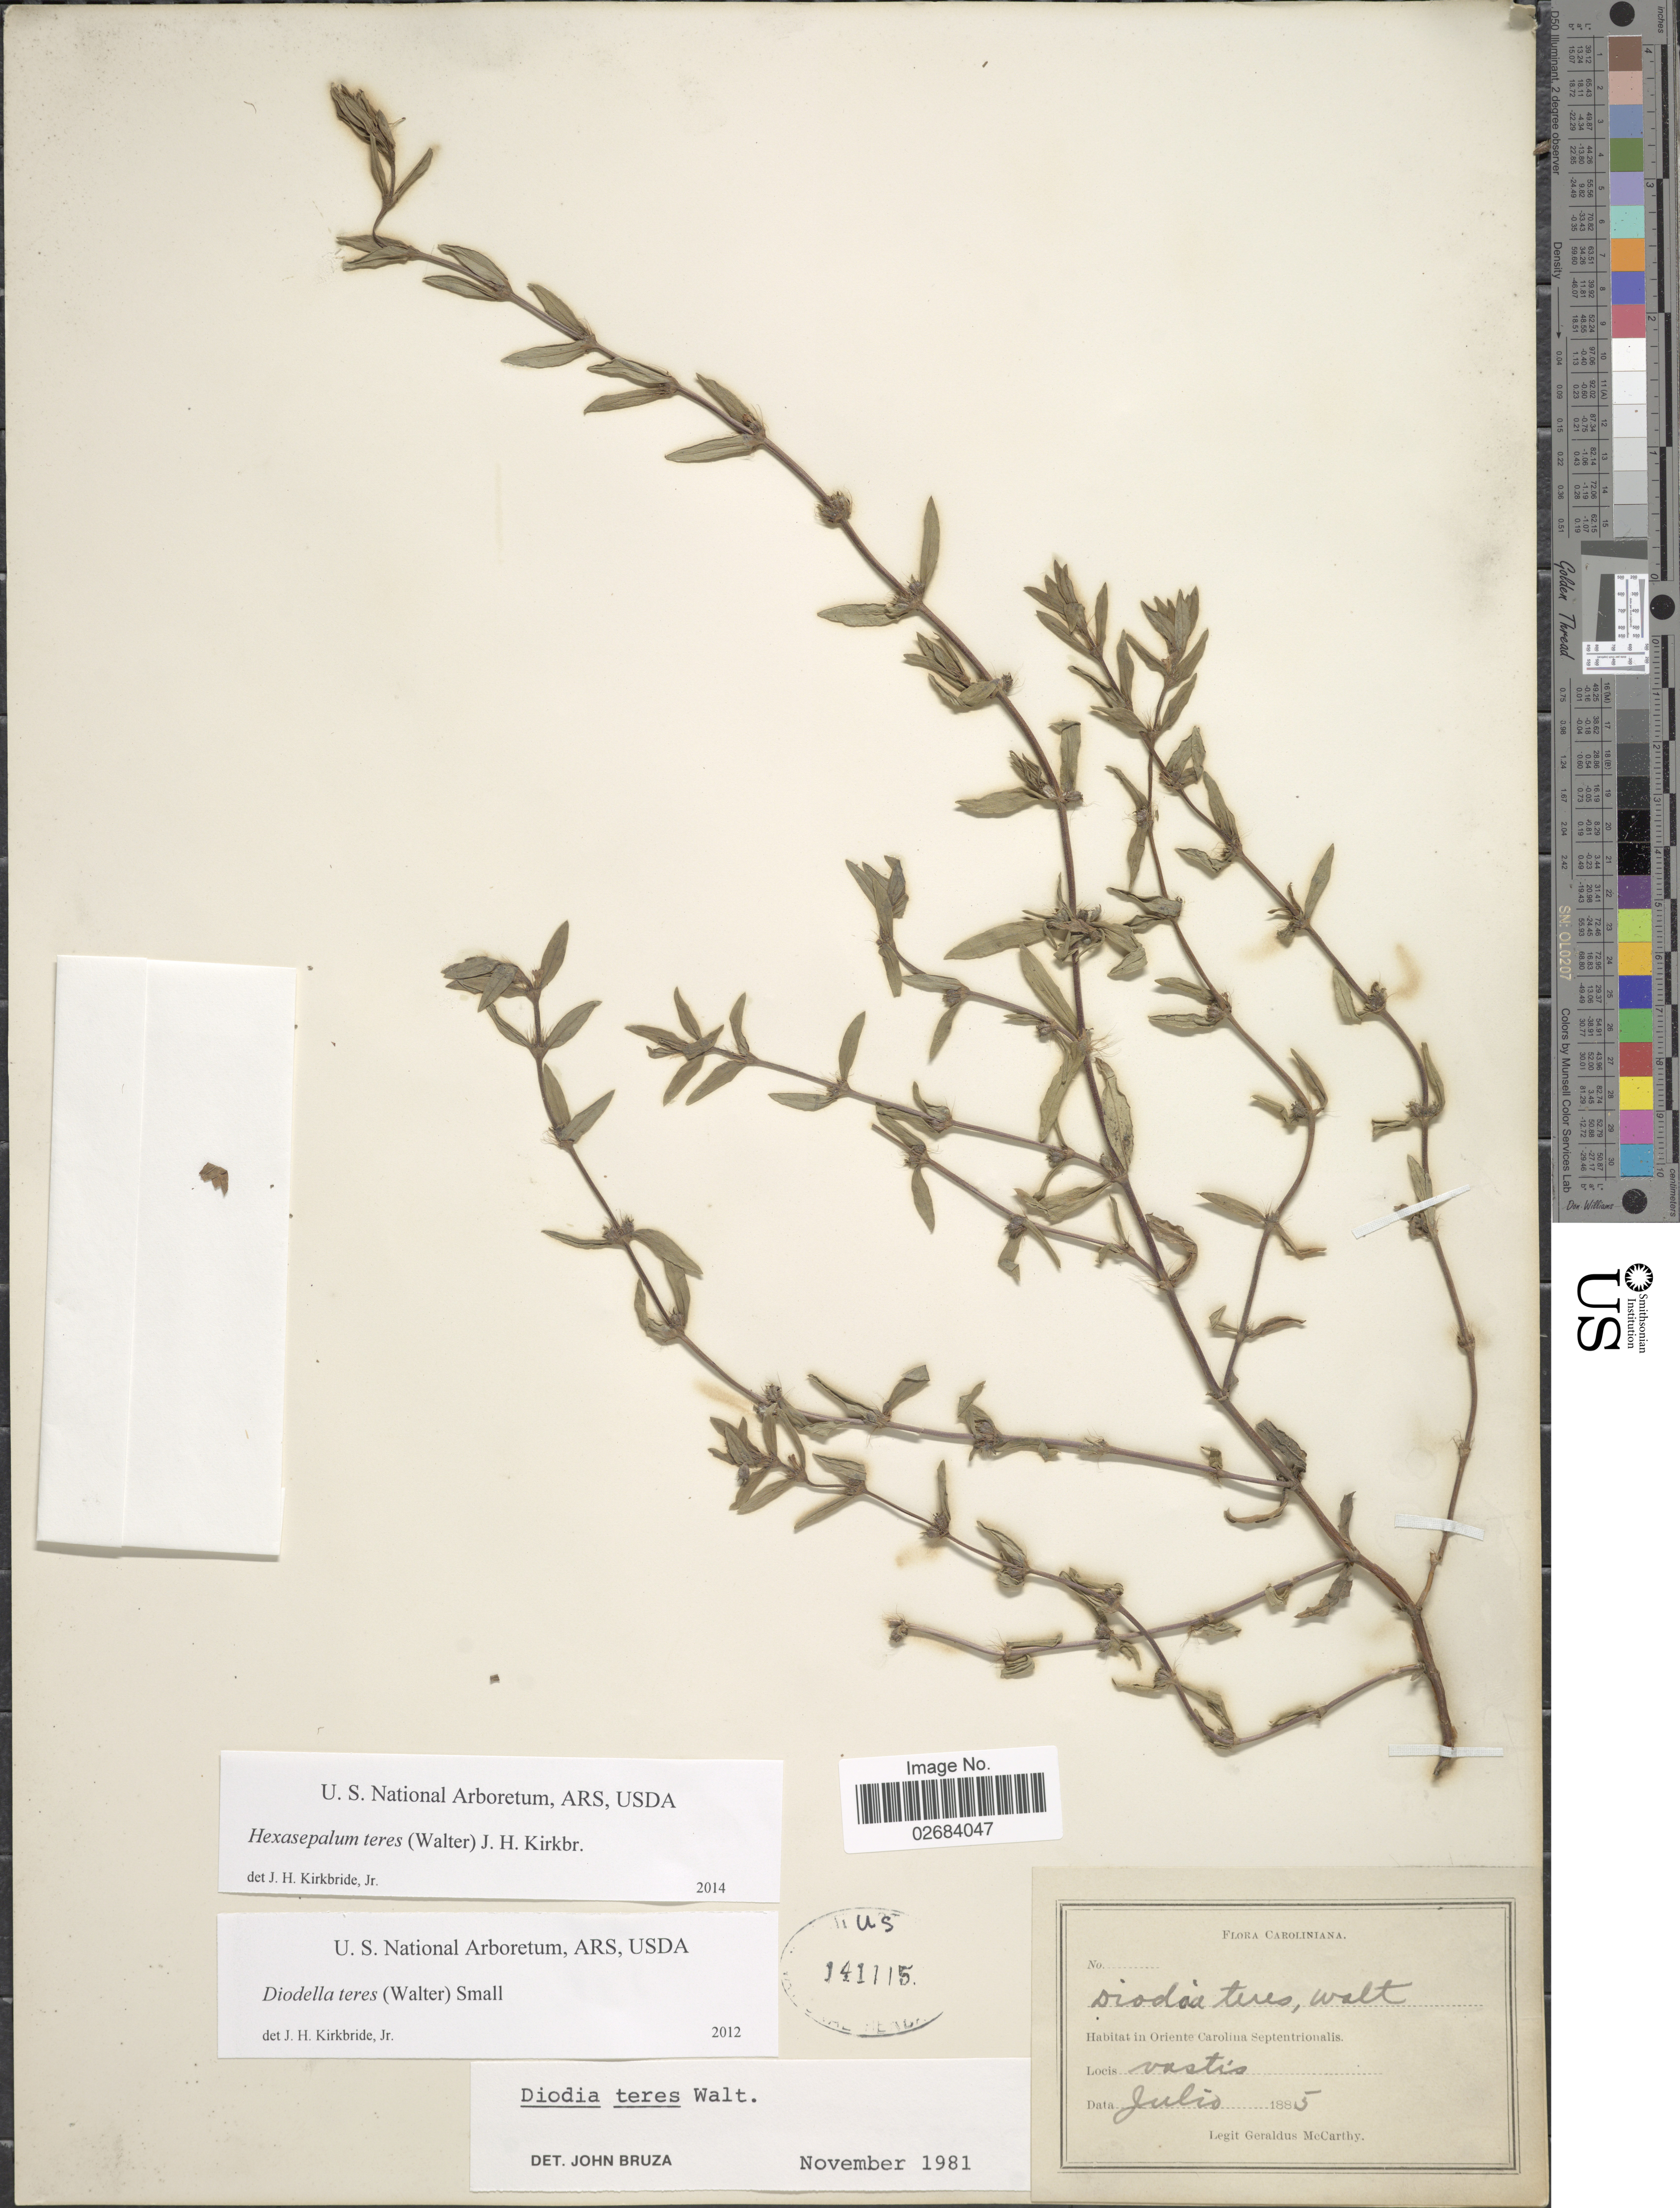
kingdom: Plantae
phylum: Tracheophyta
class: Magnoliopsida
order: Gentianales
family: Rubiaceae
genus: Diodia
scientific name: Diodia teres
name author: Walter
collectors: M. McCarthy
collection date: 1885-07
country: United States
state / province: North Carolina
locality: Caroliniana, in Oriente Carolina Septentrionalis, vastis.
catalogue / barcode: US 141115